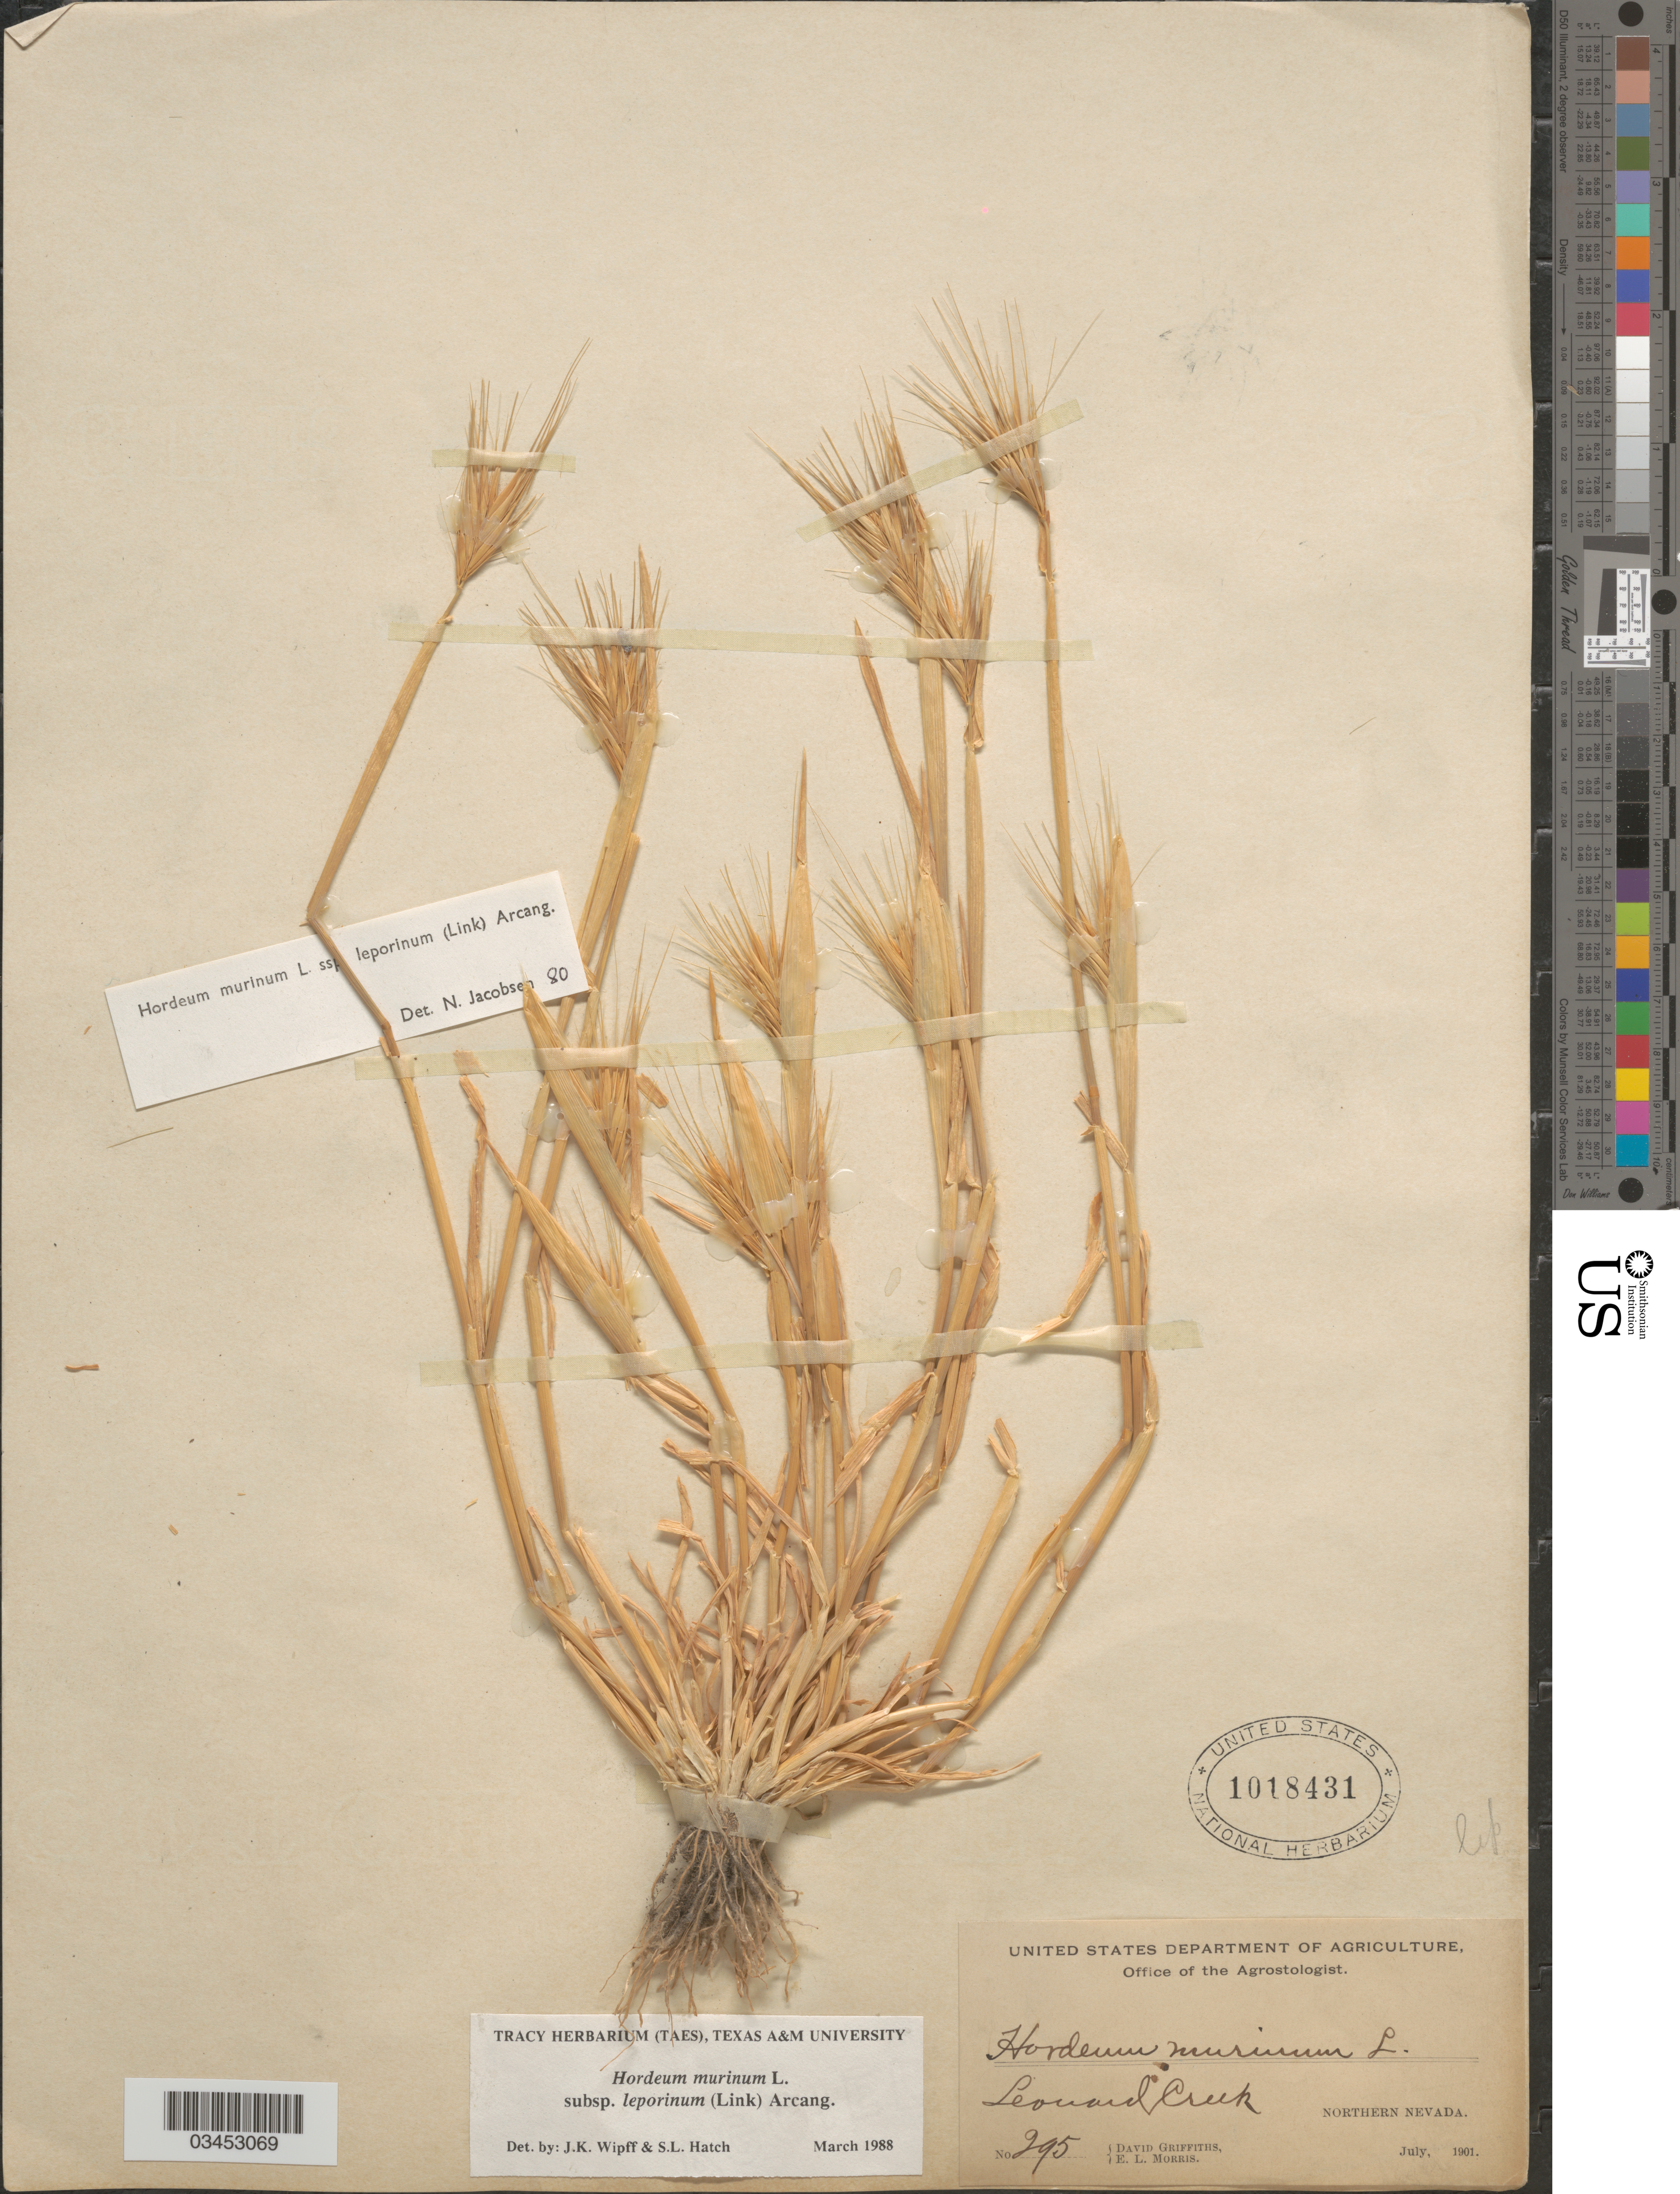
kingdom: Plantae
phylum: Tracheophyta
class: Liliopsida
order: Poales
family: Poaceae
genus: Hordeum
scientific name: Hordeum murinum subsp. leporinum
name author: (Link) Arcang.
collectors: D. Griffiths & E. Morris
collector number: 295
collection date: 1901-07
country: United States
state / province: Nevada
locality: Leonard Creek. Northern Nevada.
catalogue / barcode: US 1018431